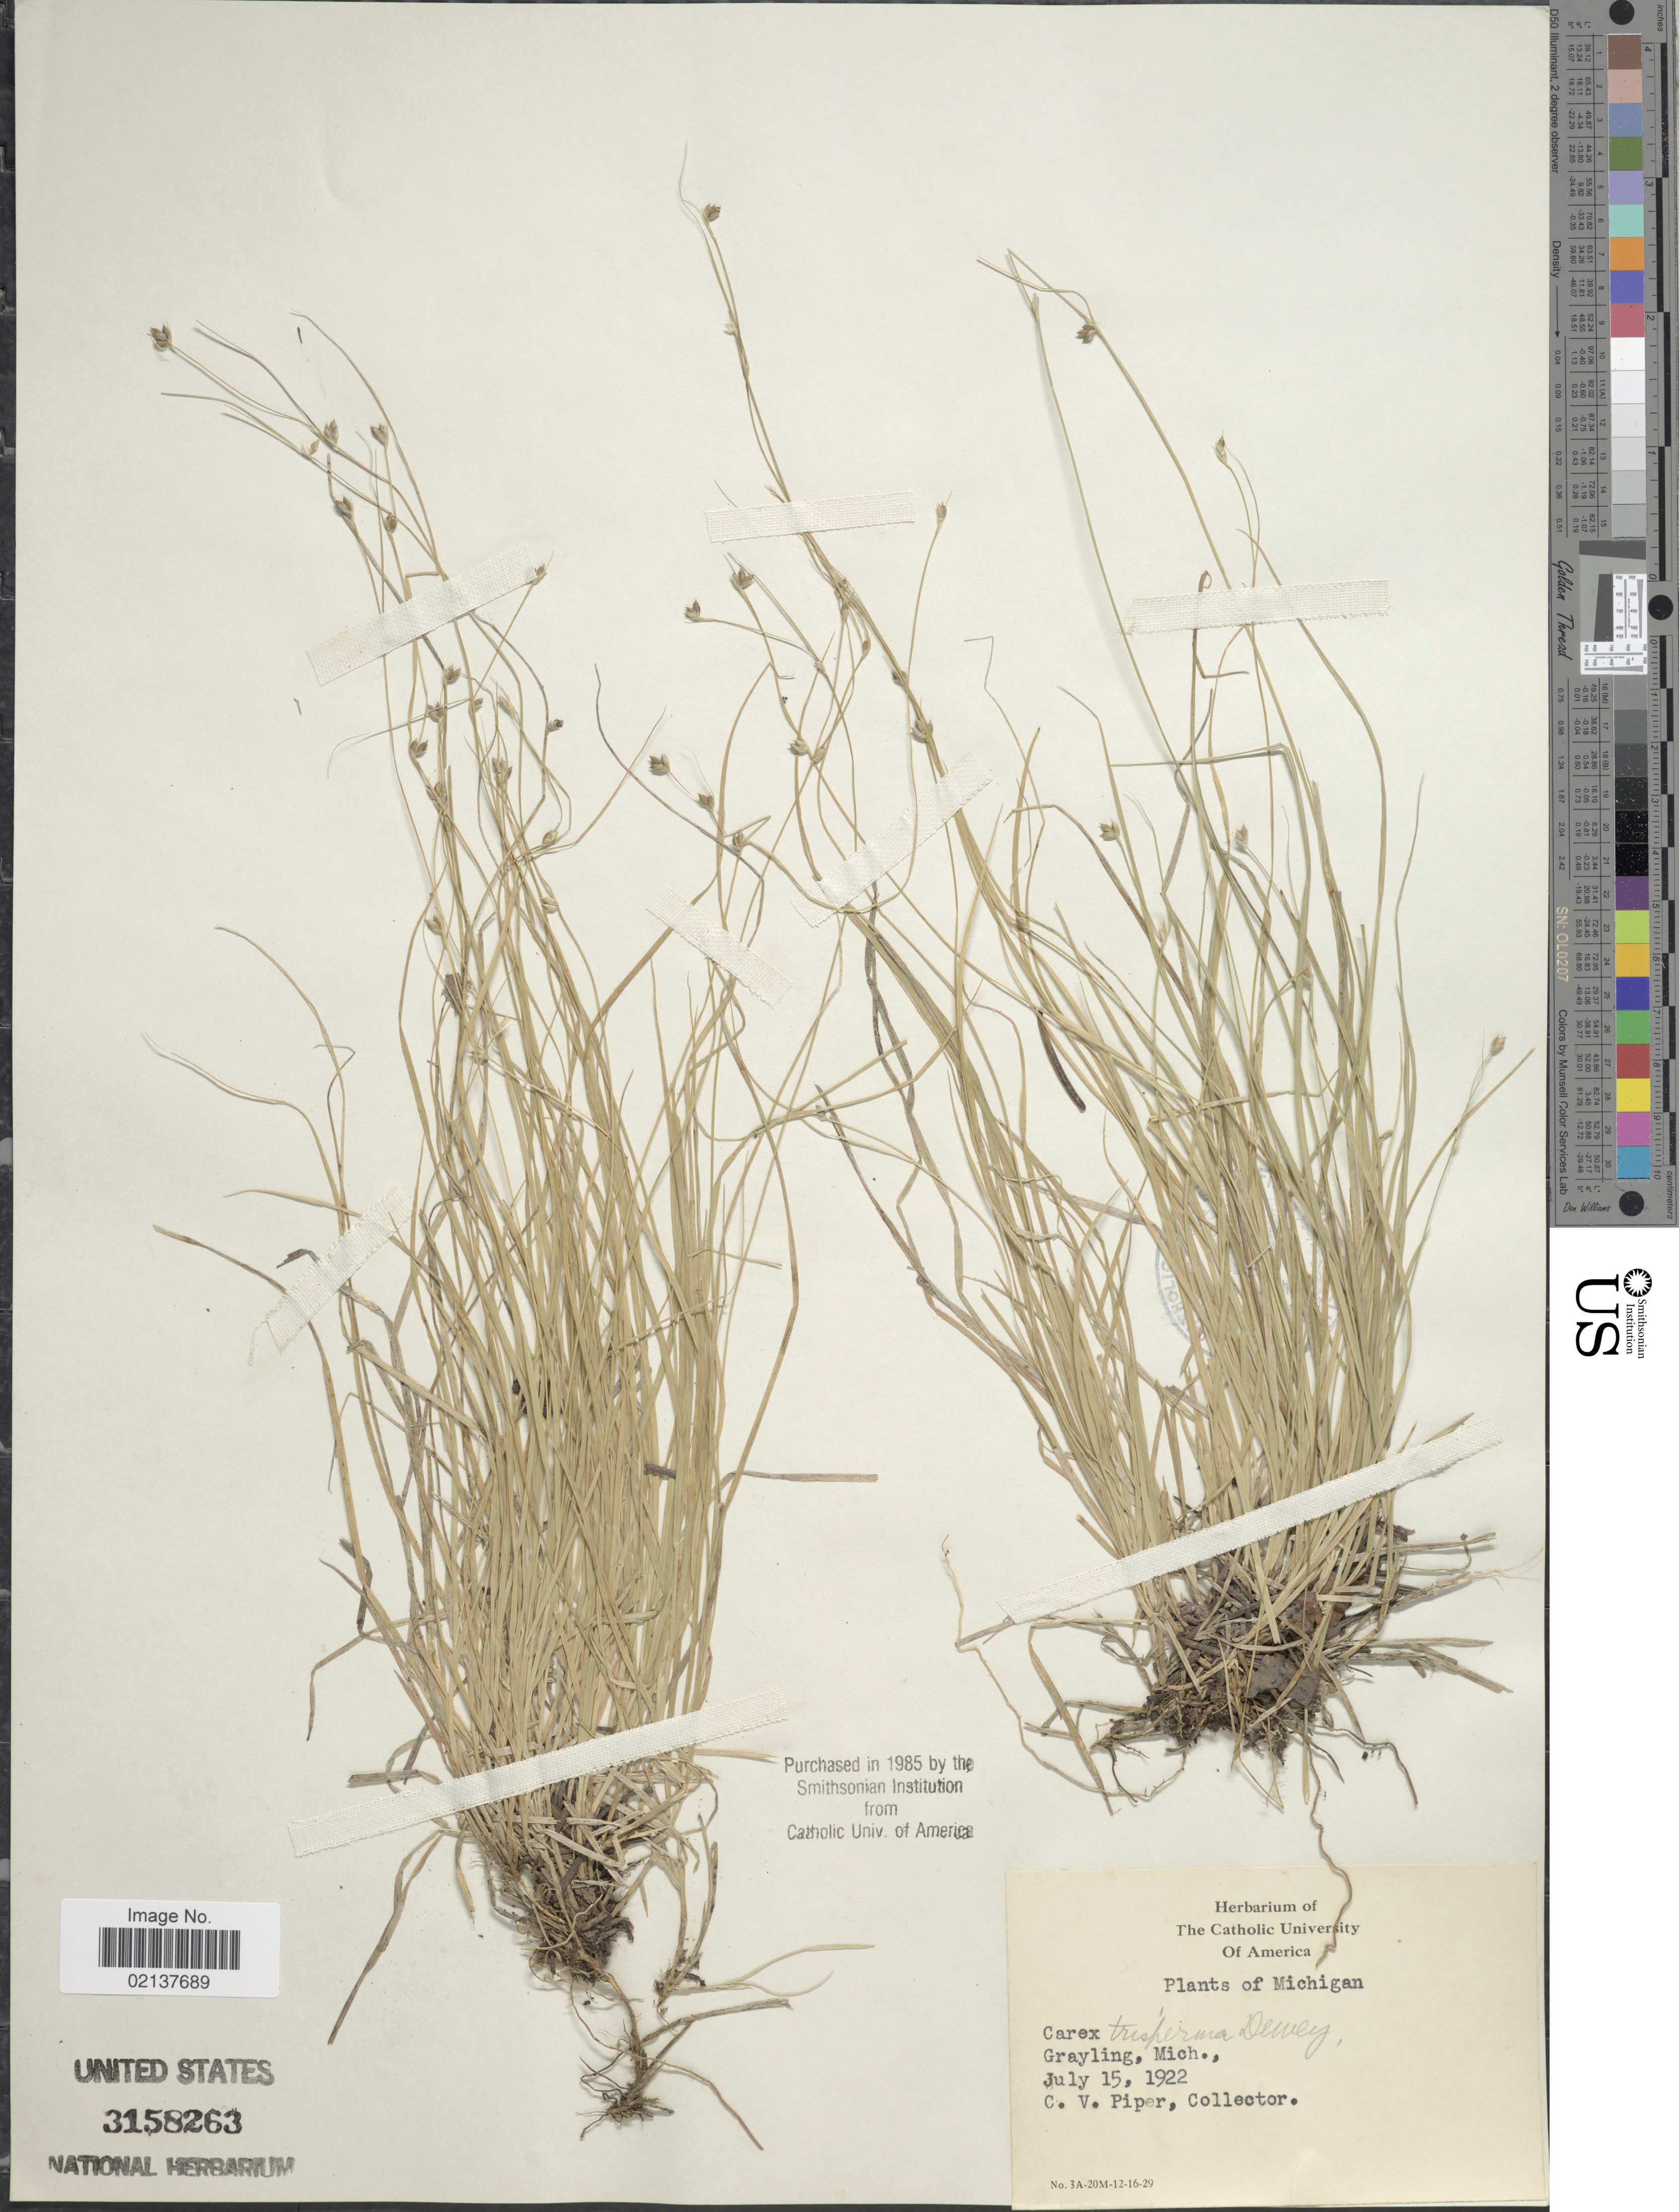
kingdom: Plantae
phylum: Tracheophyta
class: Liliopsida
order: Poales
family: Cyperaceae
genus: Carex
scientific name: Carex trisperma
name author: Dewey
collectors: C. V. Piper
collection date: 1922-07-15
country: United States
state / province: Michigan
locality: Grayling, Mich.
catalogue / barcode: US 3158263